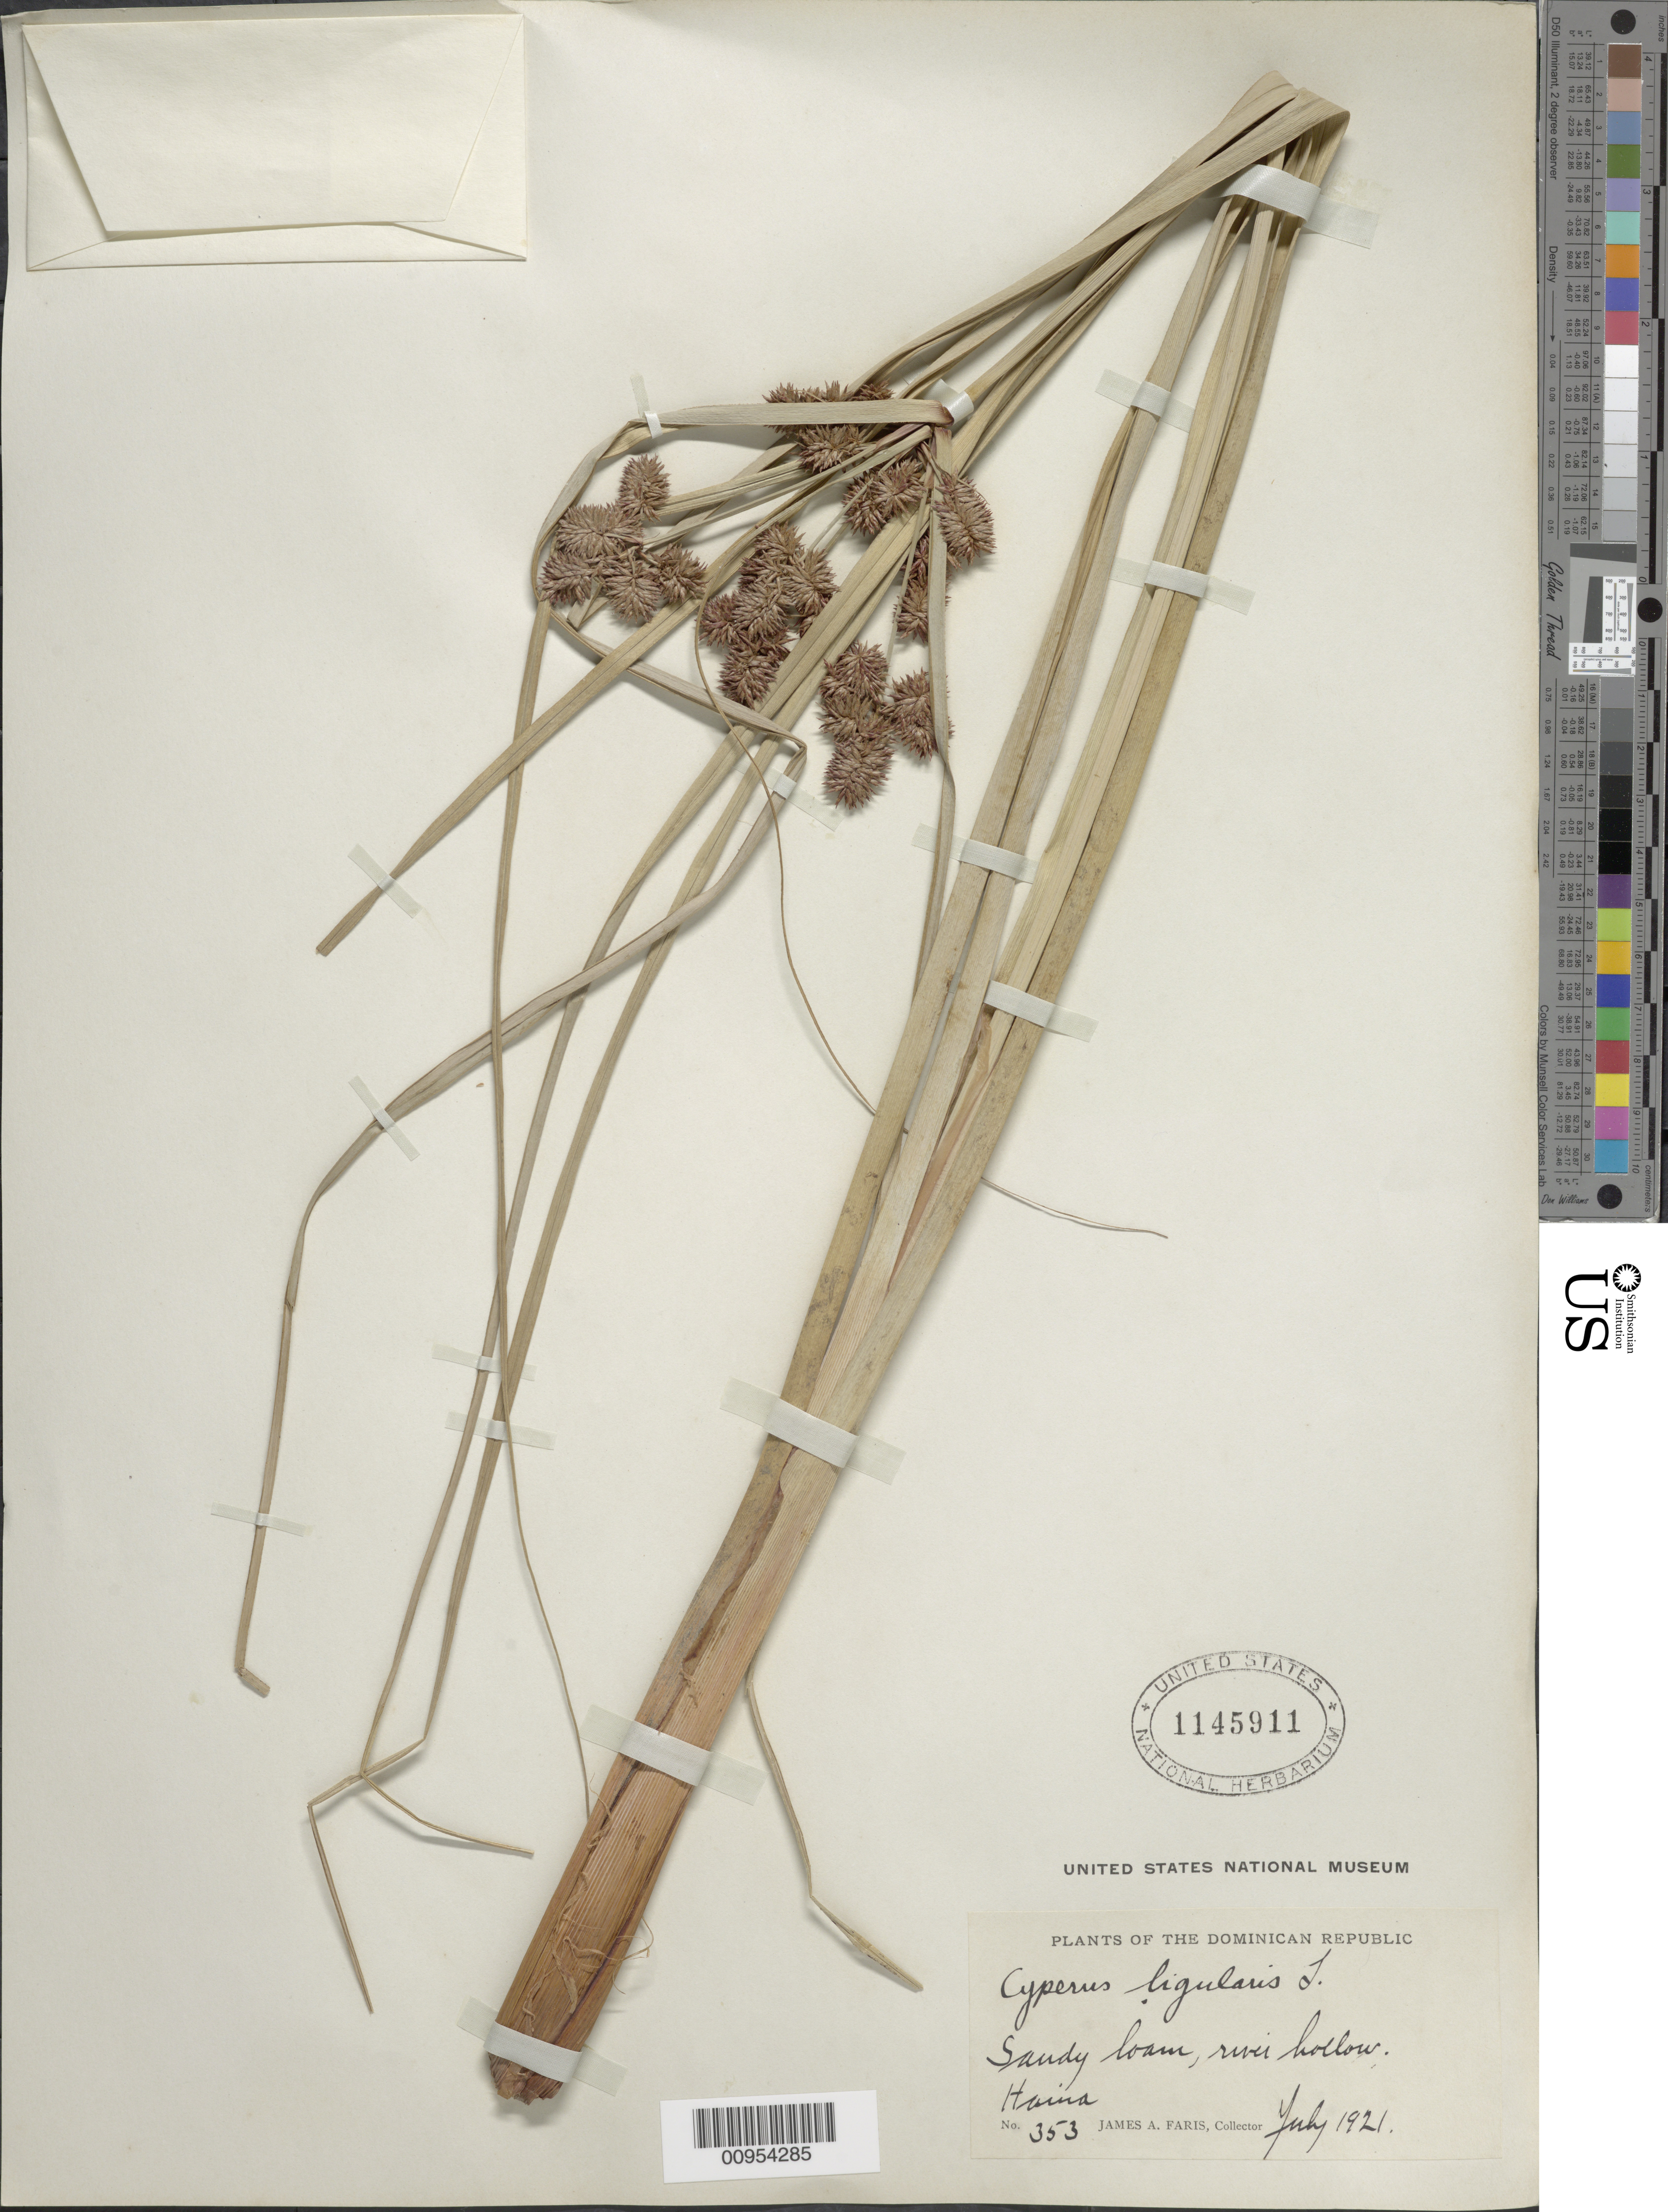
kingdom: Plantae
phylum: Tracheophyta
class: Liliopsida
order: Poales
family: Cyperaceae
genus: Cyperus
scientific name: Cyperus ligularis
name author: L.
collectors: J. Faris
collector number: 353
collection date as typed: Jul 1921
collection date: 1921-07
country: Dominican Republic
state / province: San Cristóbal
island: Hispaniola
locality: Haina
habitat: Sandy loam, river hollow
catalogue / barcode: US 1145911